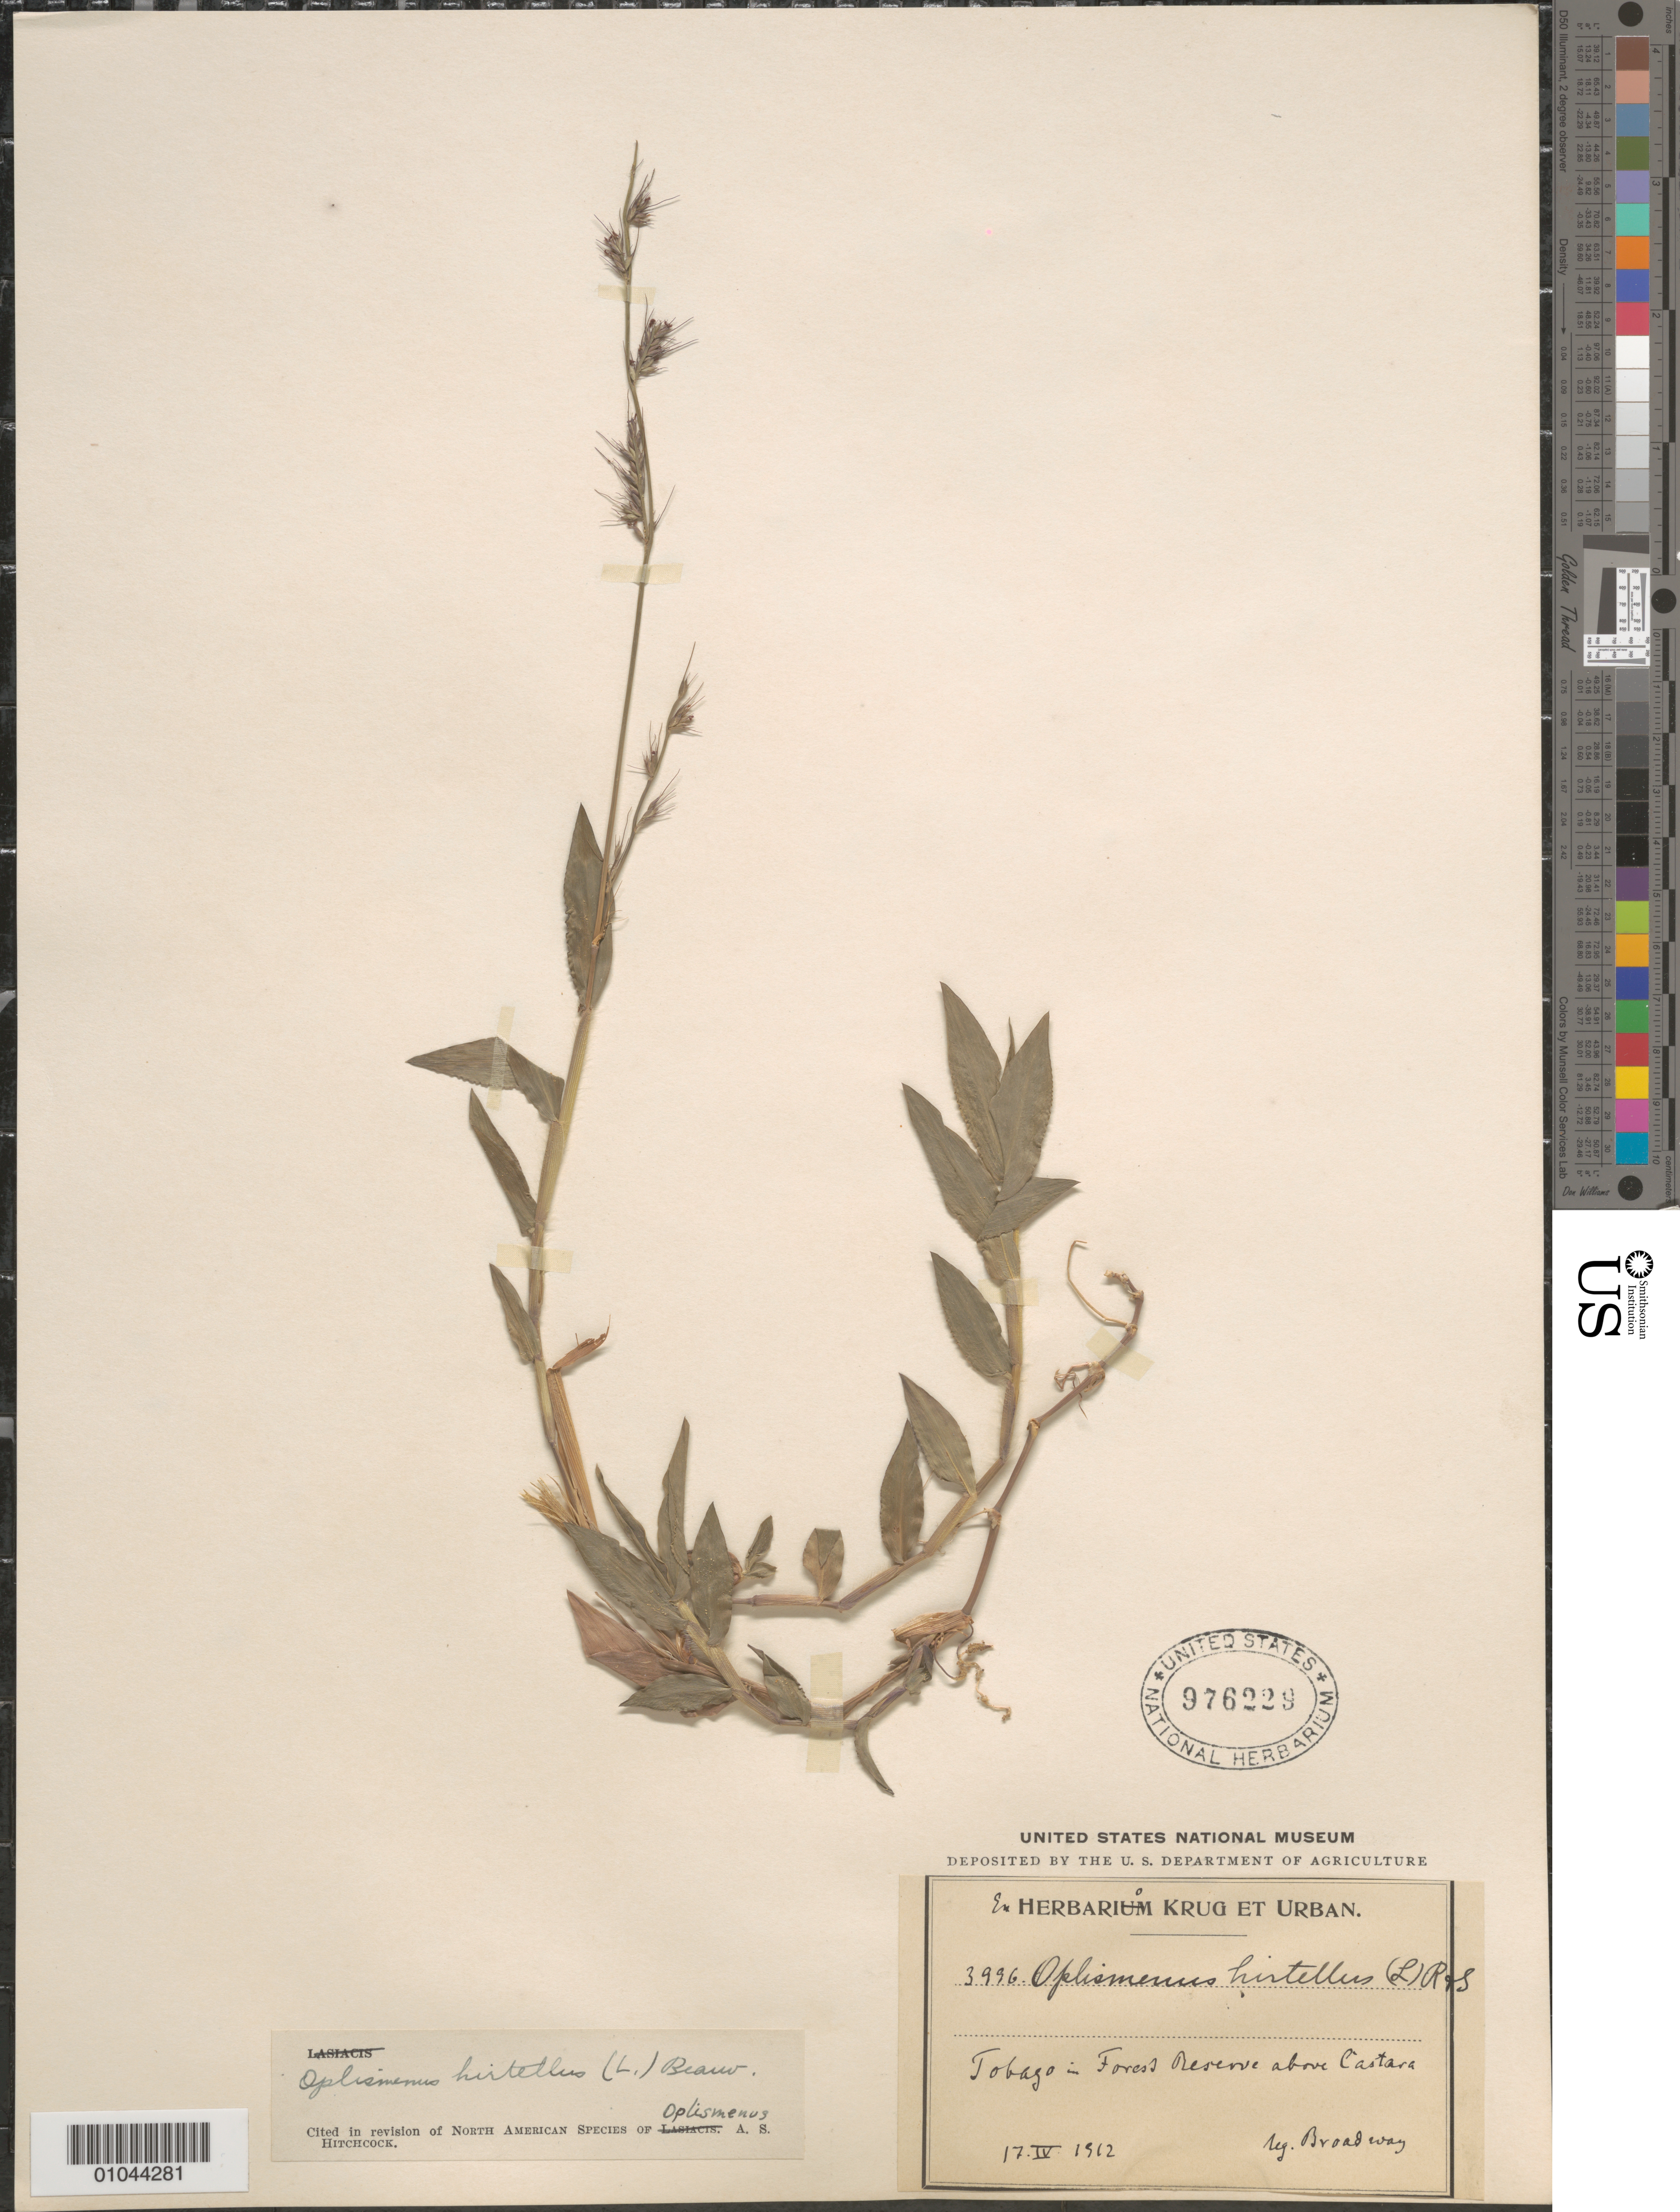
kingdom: Plantae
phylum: Tracheophyta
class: Liliopsida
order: Poales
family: Poaceae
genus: Oplismenus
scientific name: Oplismenus hirtellus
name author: (L.) P. Beauv.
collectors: W. E. Broadway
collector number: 3996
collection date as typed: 12 Apr 1912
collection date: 1912-04-12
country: Trinidad and Tobago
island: Tobago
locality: Forest reserve above Castara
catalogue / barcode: US 976229